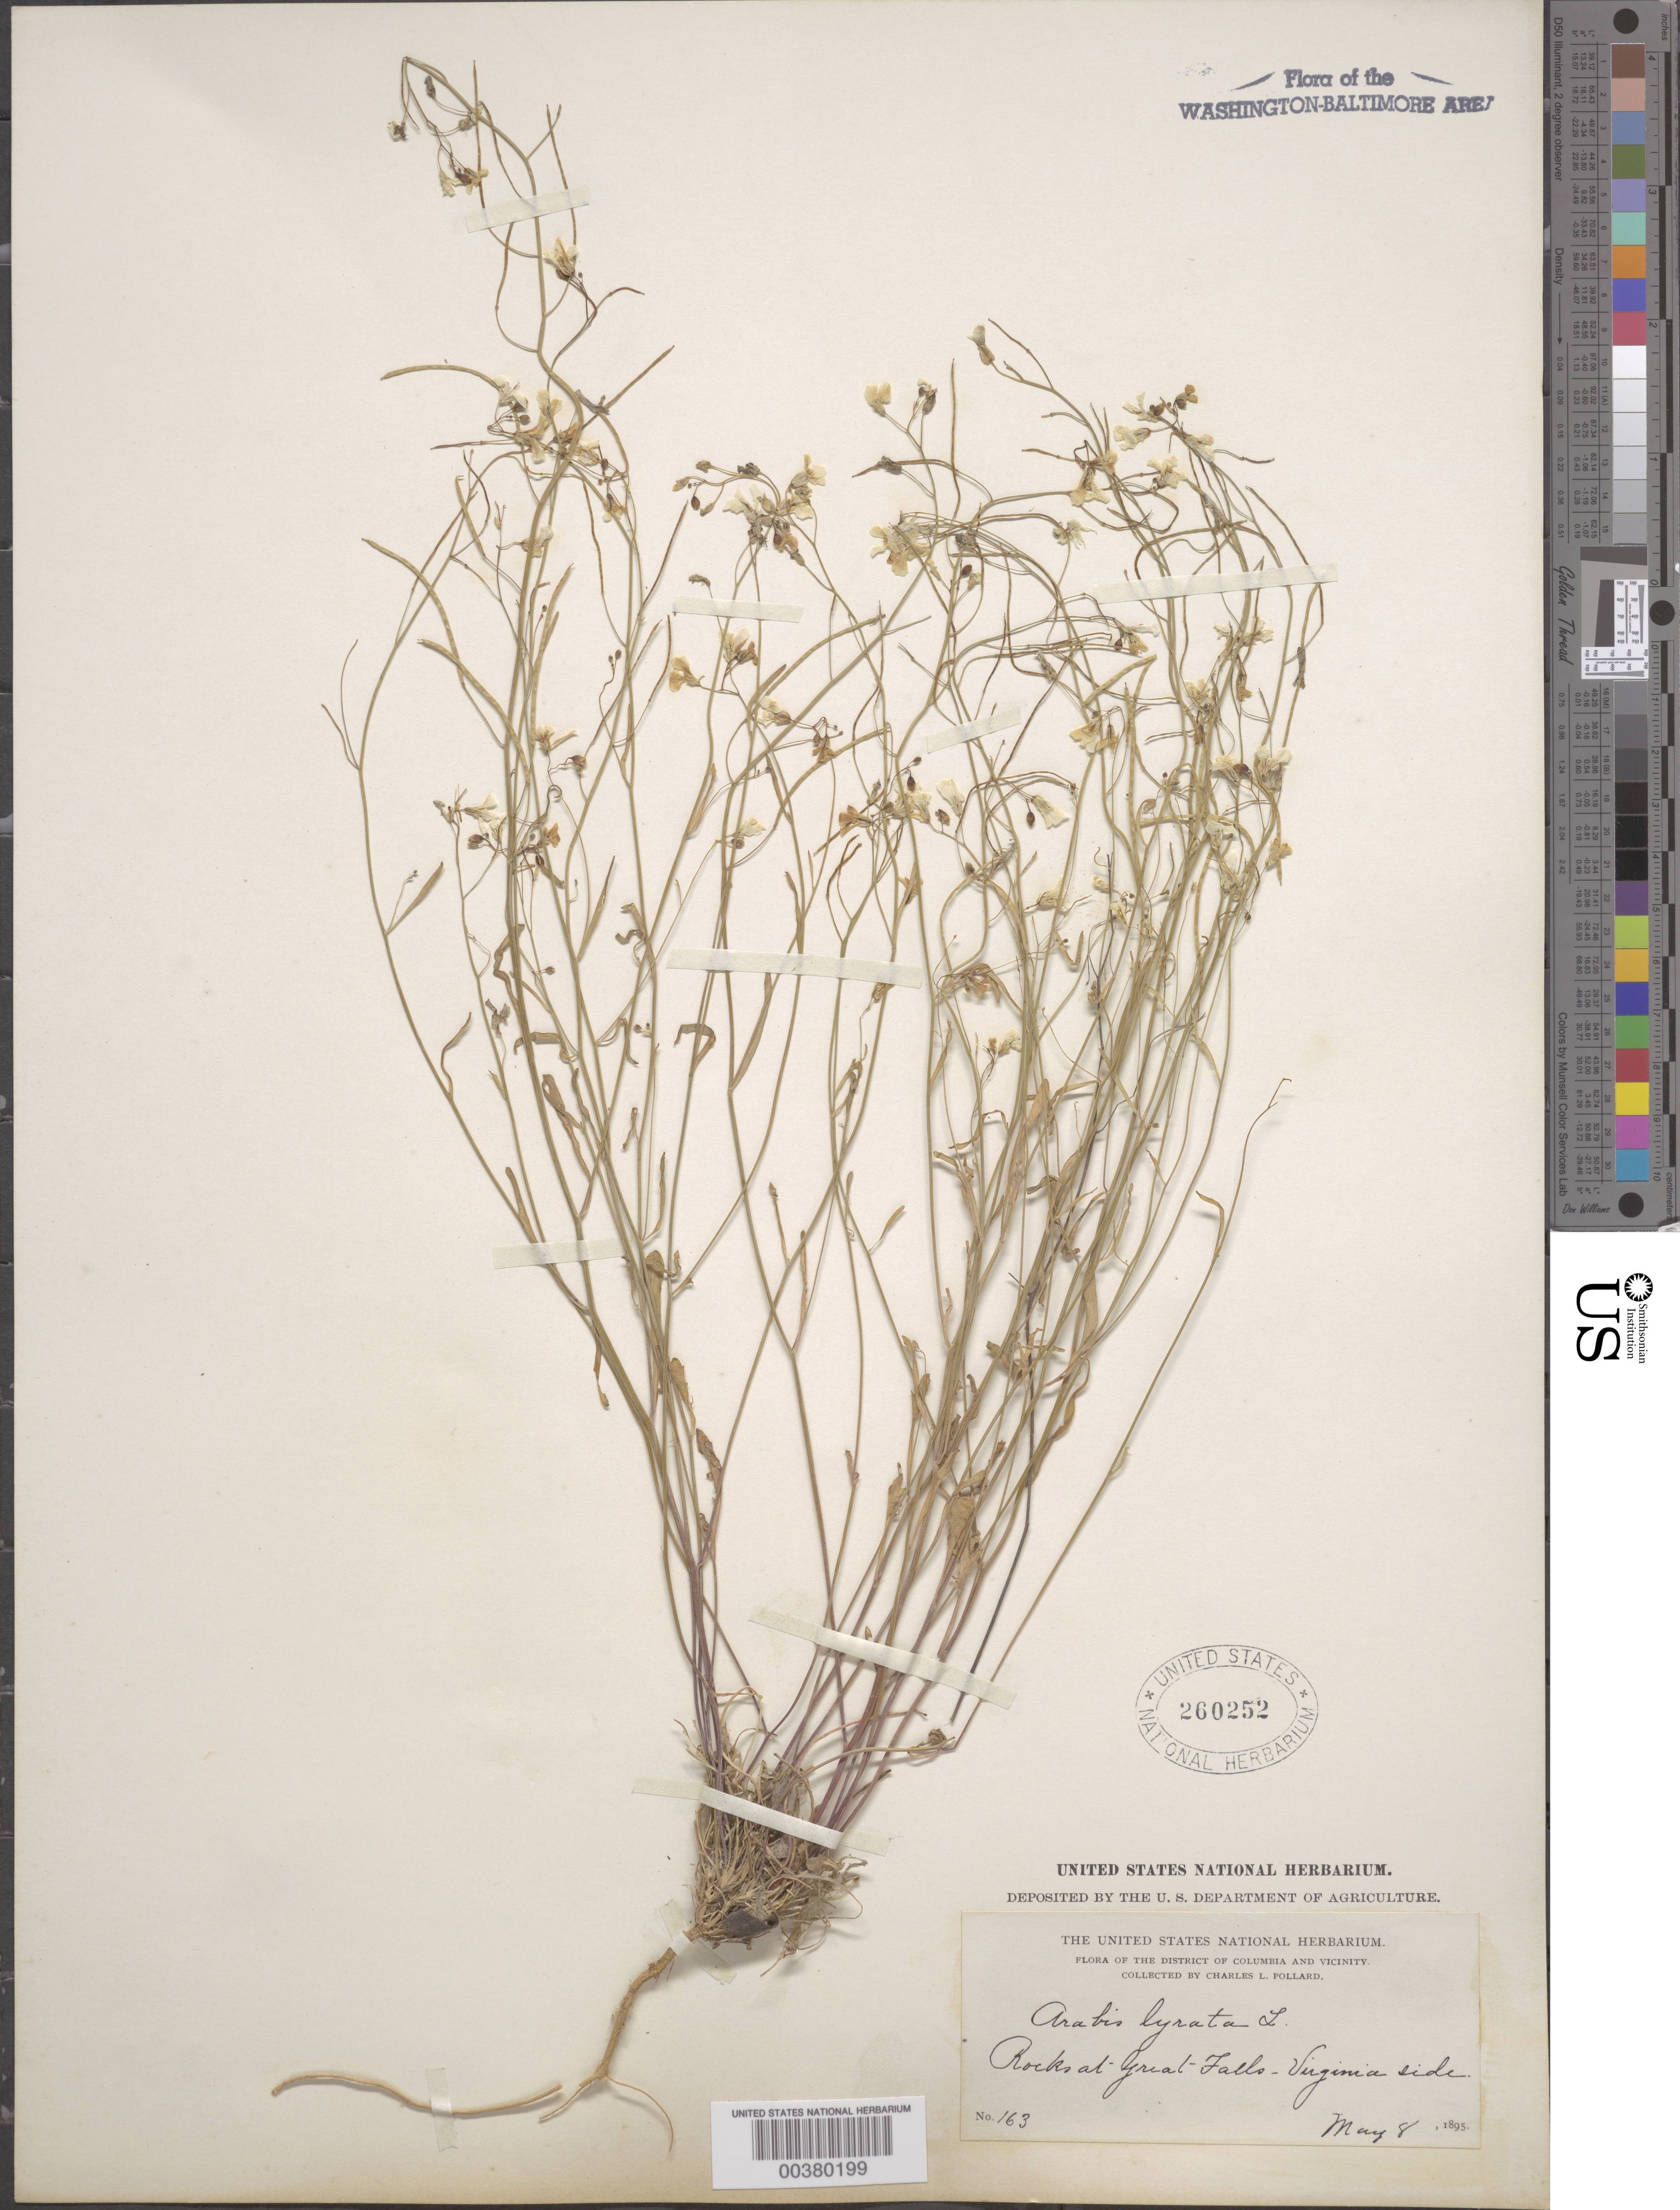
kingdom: Plantae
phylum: Tracheophyta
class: Magnoliopsida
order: Brassicales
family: Brassicaceae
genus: Arabidopsis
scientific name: Arabidopsis lyrata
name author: (L.) O'Kane & Al-Shehbaz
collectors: C. L. Pollard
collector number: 163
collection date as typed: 08 May 1895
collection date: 1895-05-08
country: United States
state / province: Virginia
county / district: Fairfax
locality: Great Falls C. & O. Canal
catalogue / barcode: US 260252